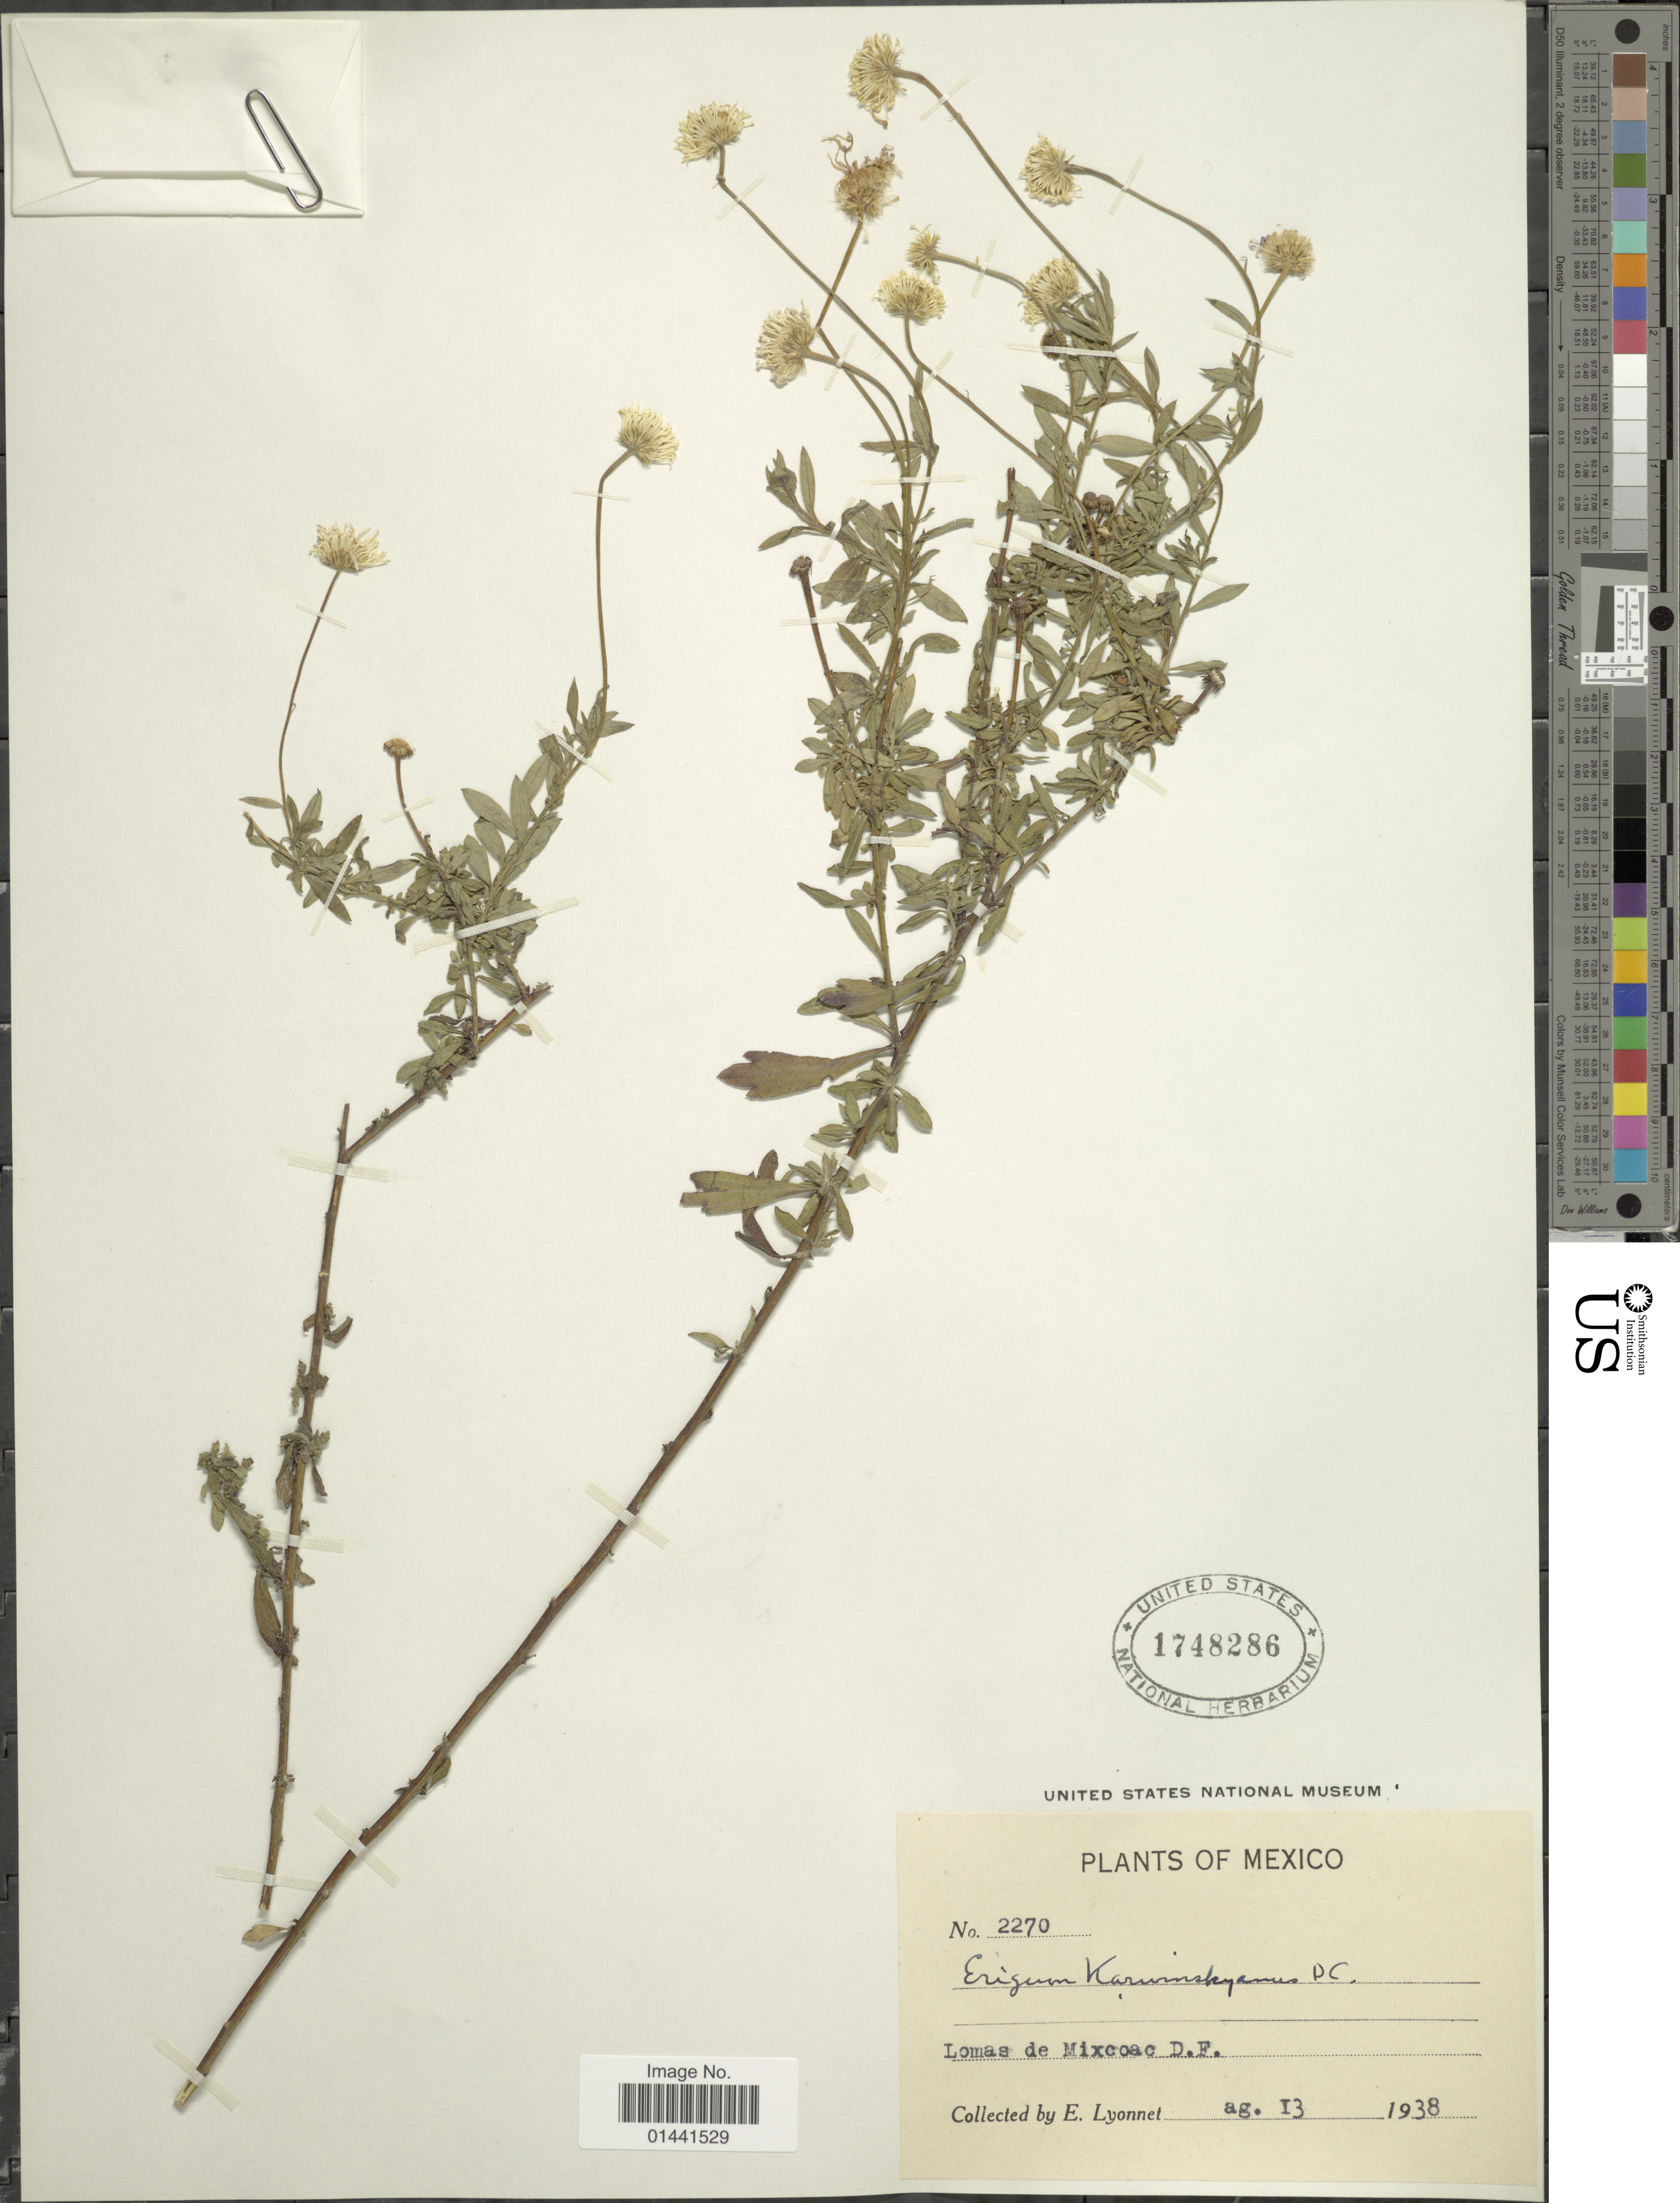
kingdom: Plantae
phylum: Tracheophyta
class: Magnoliopsida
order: Asterales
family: Asteraceae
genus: Erigeron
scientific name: Erigeron karvinskianus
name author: DC.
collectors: E. Lyonnet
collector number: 2270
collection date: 1938-08-13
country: Mexico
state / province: Distrito Federal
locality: Lomas de Mexico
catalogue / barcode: US 1748286